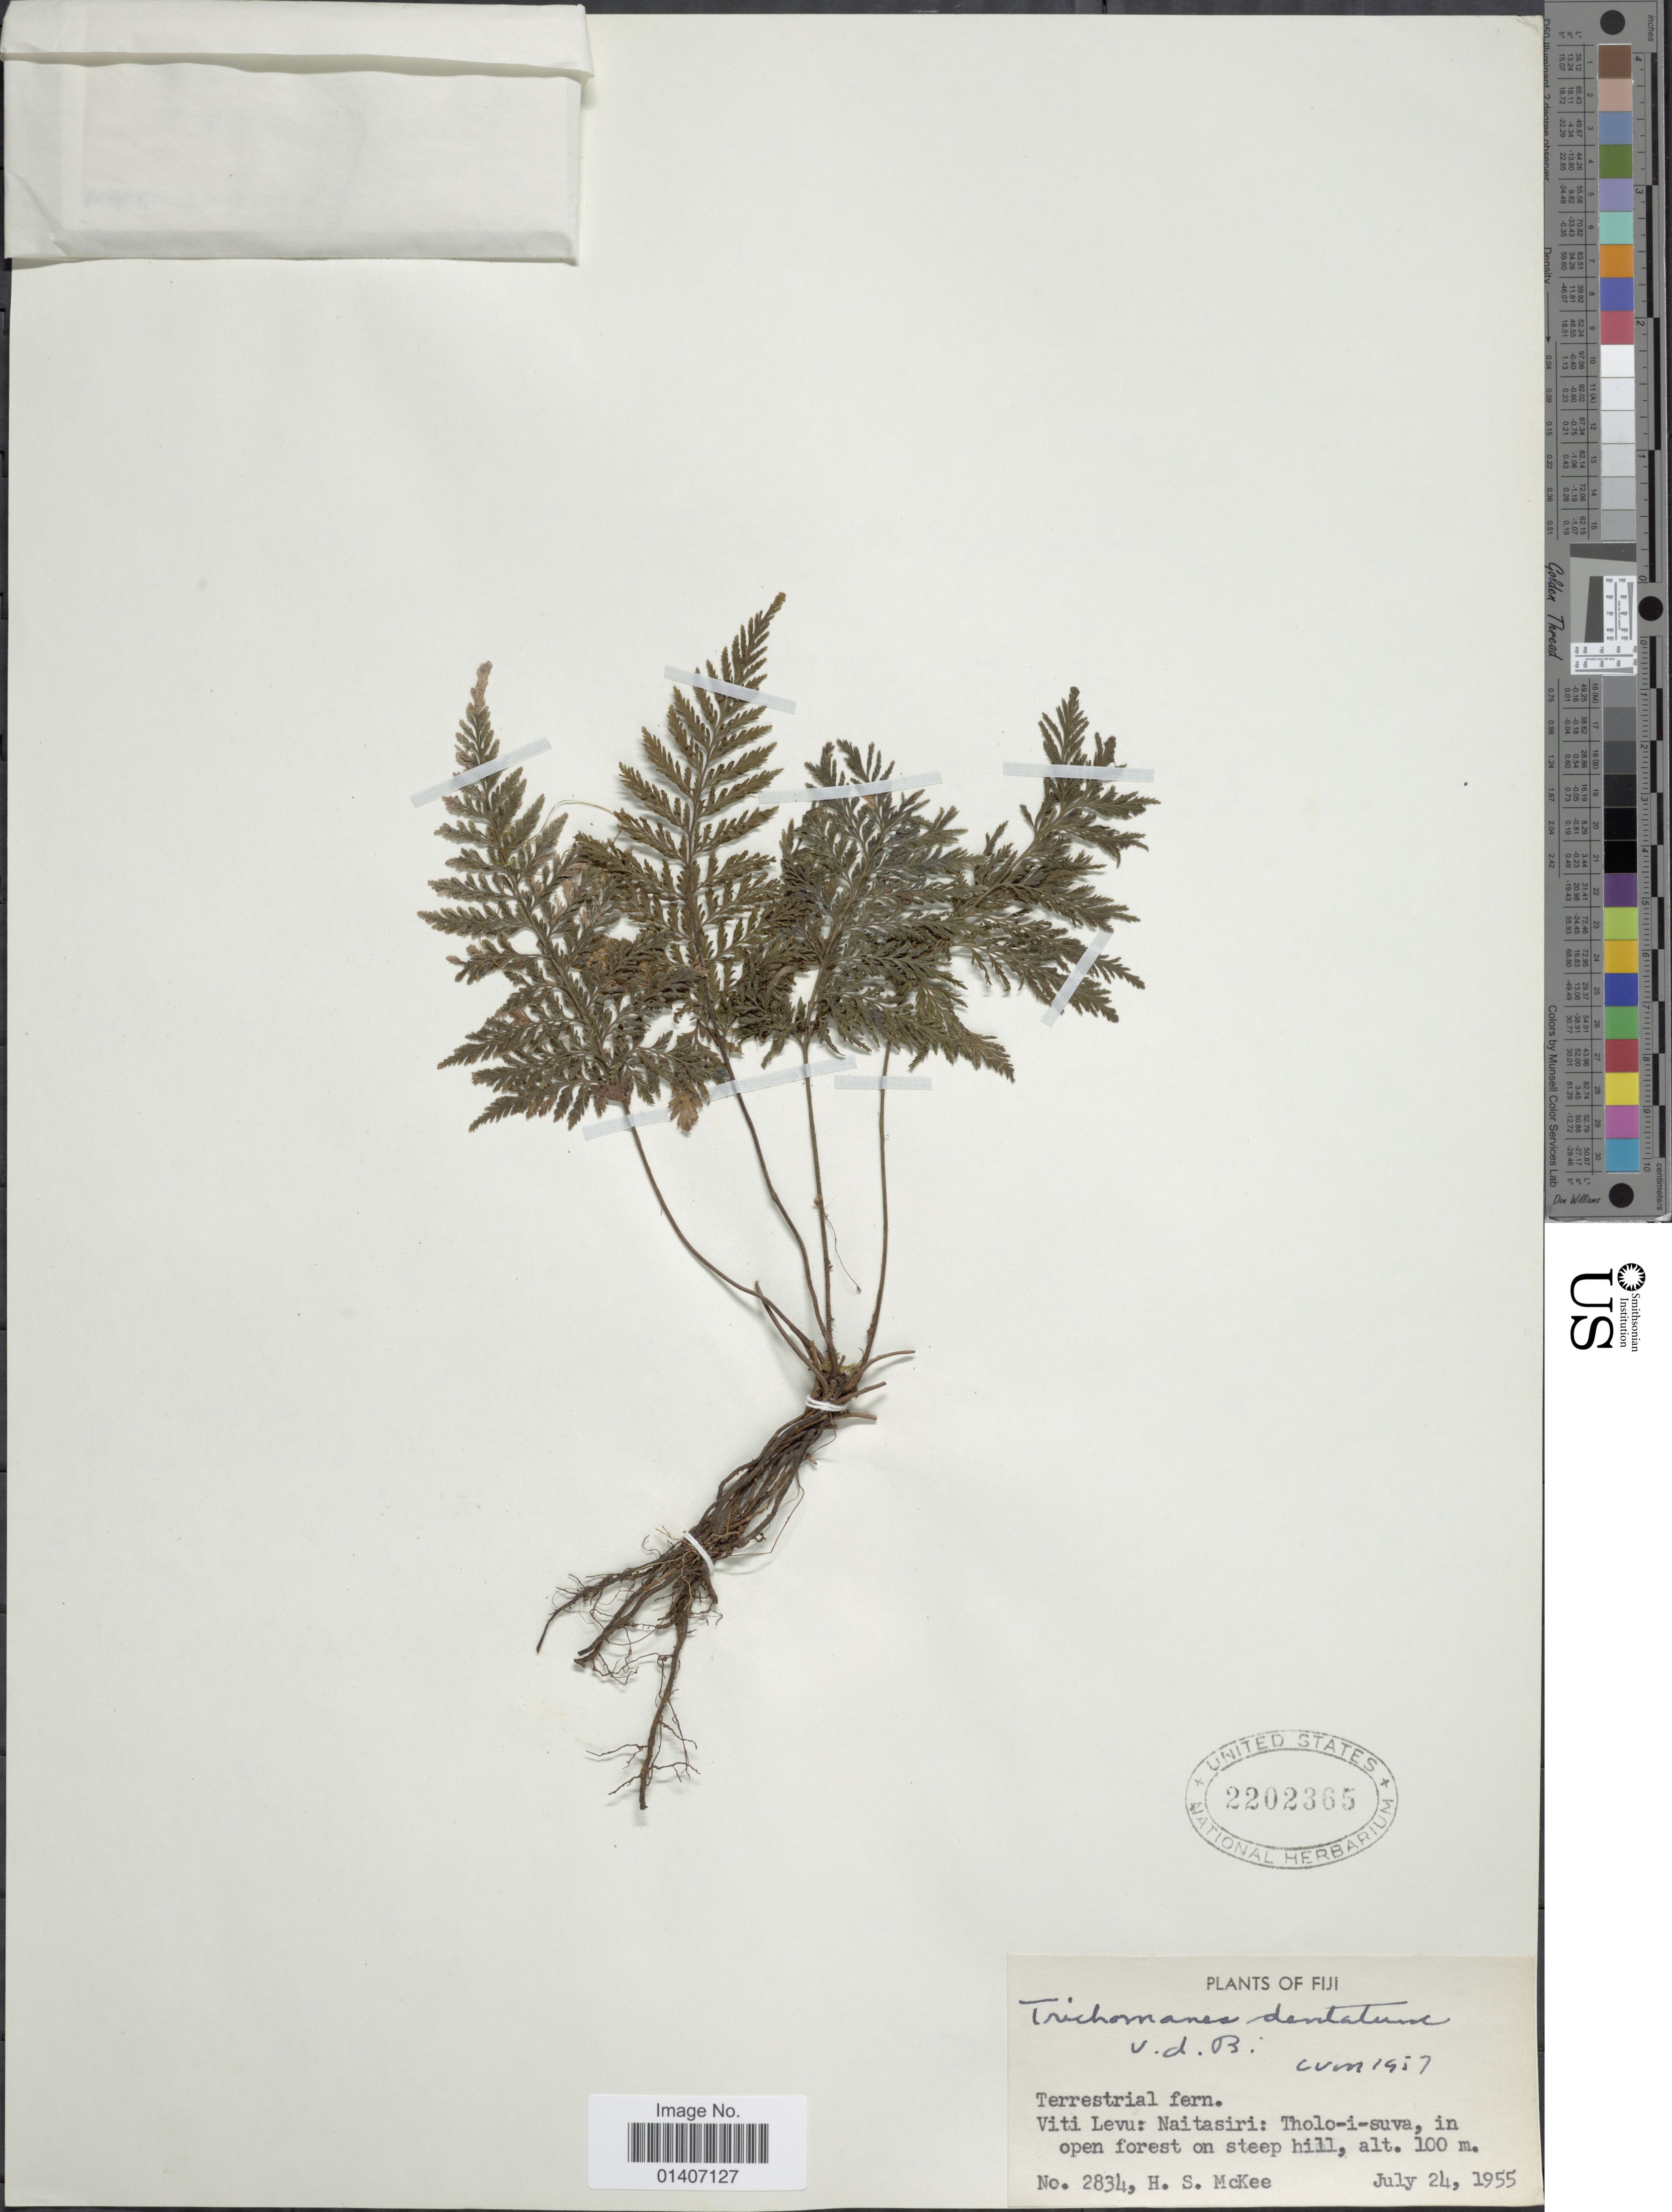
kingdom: Plantae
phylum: Tracheophyta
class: Polypodiopsida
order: Hymenophyllales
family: Hymenophyllaceae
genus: Abrodictyum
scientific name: Abrodictyum dentatum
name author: (Bosch) Ebihara & K. Iwats.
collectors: H. S. McKee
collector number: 2834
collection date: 1955-07-24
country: Fiji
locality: Terrestrial fern, Viti Levu: Naitasiri: Tholo-suva, in open forest on steep hill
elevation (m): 100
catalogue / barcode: US 2202365